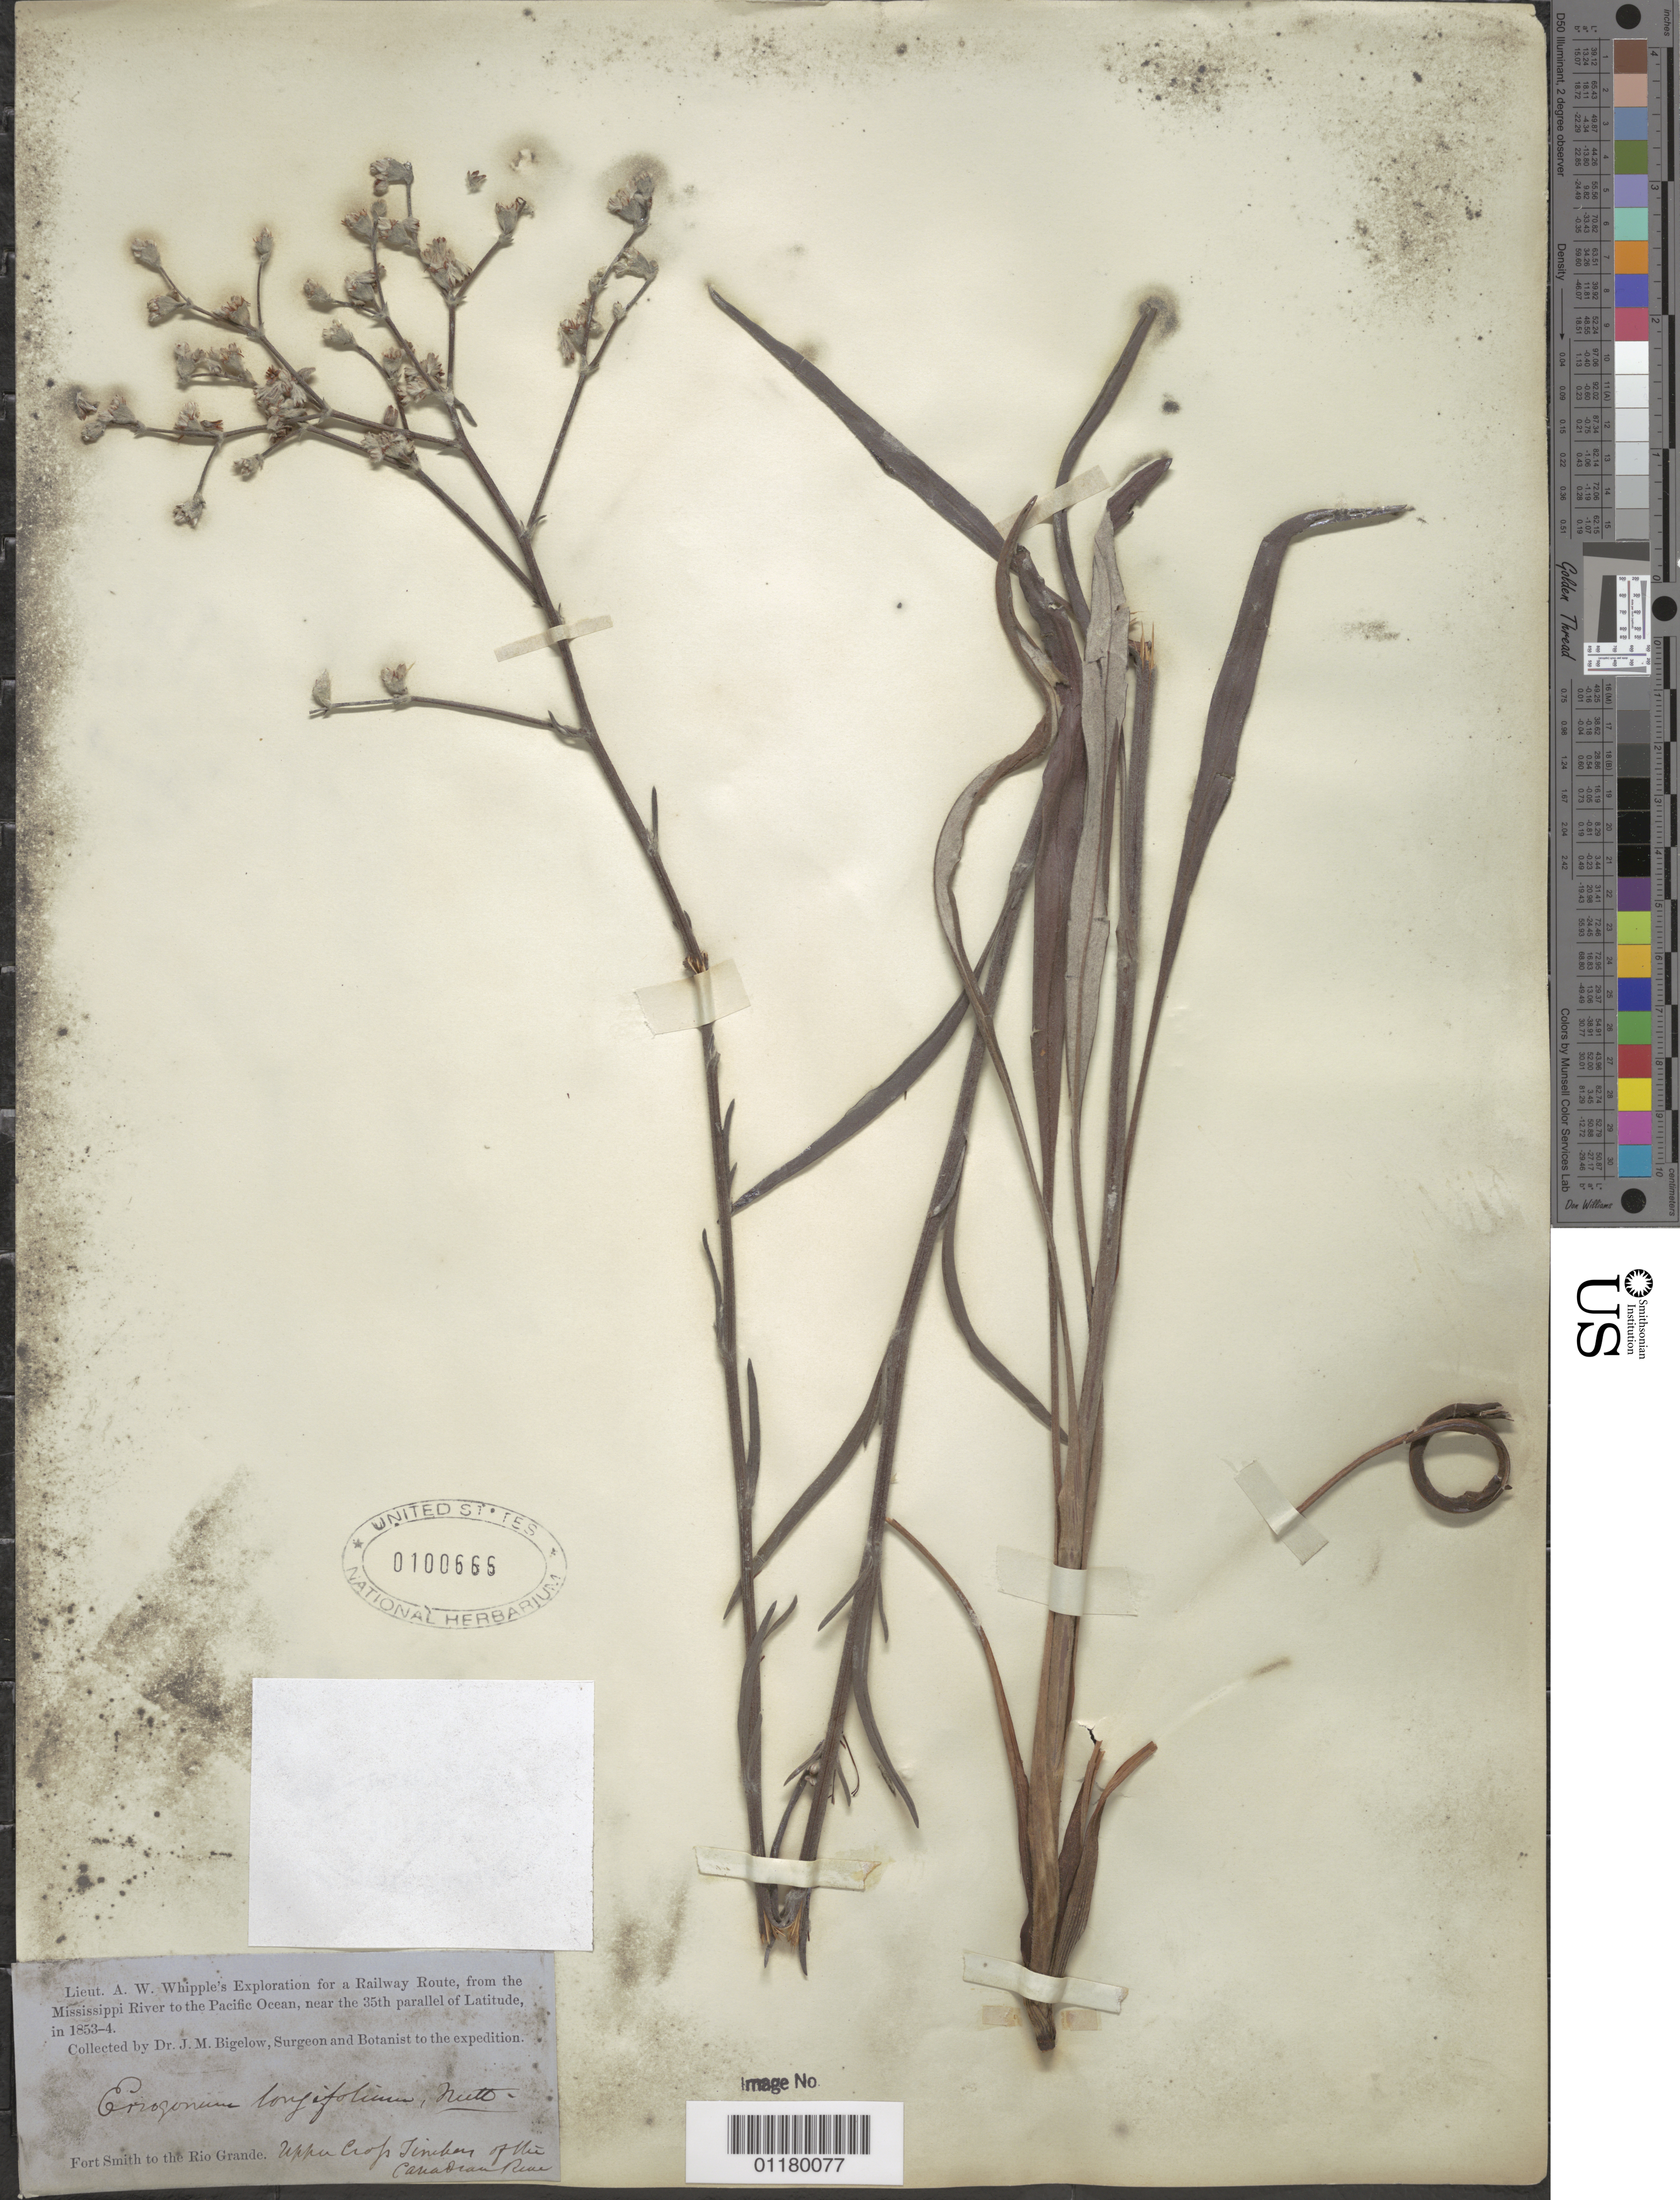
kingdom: Plantae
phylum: Tracheophyta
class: Magnoliopsida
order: Caryophyllales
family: Polygonaceae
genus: Eriogonum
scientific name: Eriogonum longifolium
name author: Nutt.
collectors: J. M. Bigelow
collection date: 1853/1854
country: United States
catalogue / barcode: US 100666